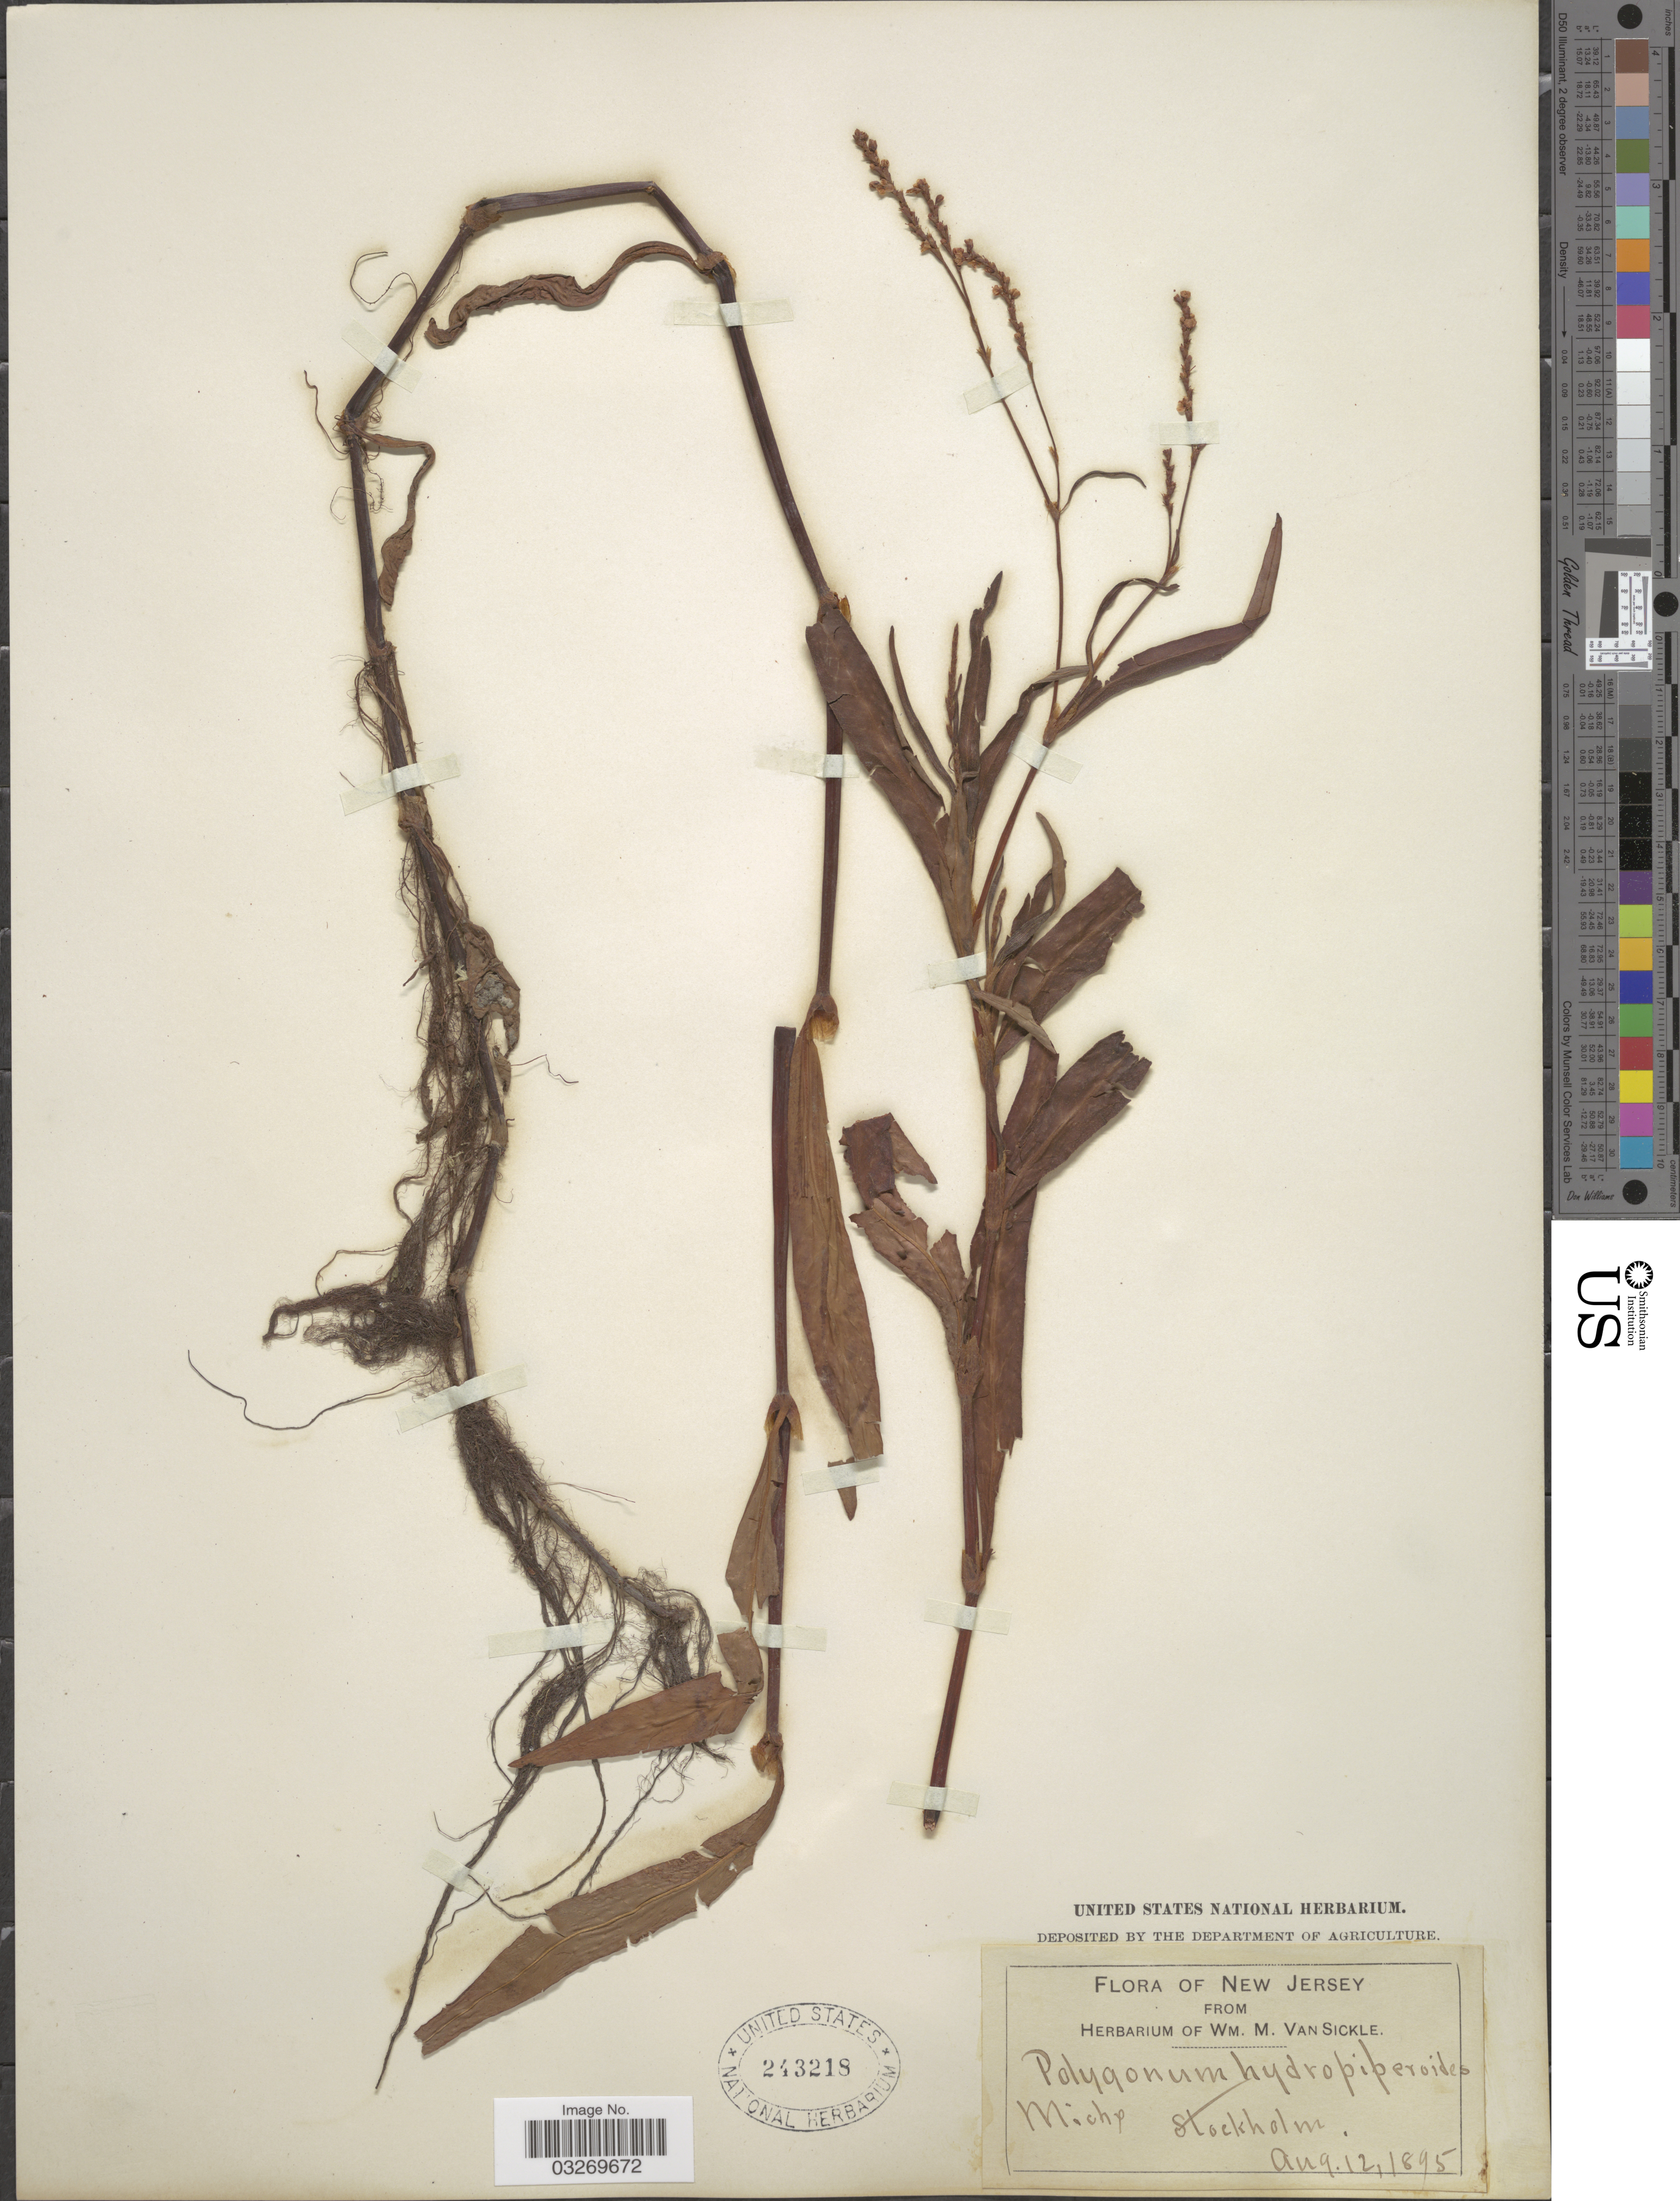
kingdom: Plantae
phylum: Tracheophyta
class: Magnoliopsida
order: Caryophyllales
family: Polygonaceae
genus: Persicaria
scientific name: Persicaria hydropiperoides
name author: (Michx.) Small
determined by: Atha, D. E.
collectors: W. M. Van Sickle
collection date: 1895-08-12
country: United States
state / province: New Jersey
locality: Stockholm.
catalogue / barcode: US 243218